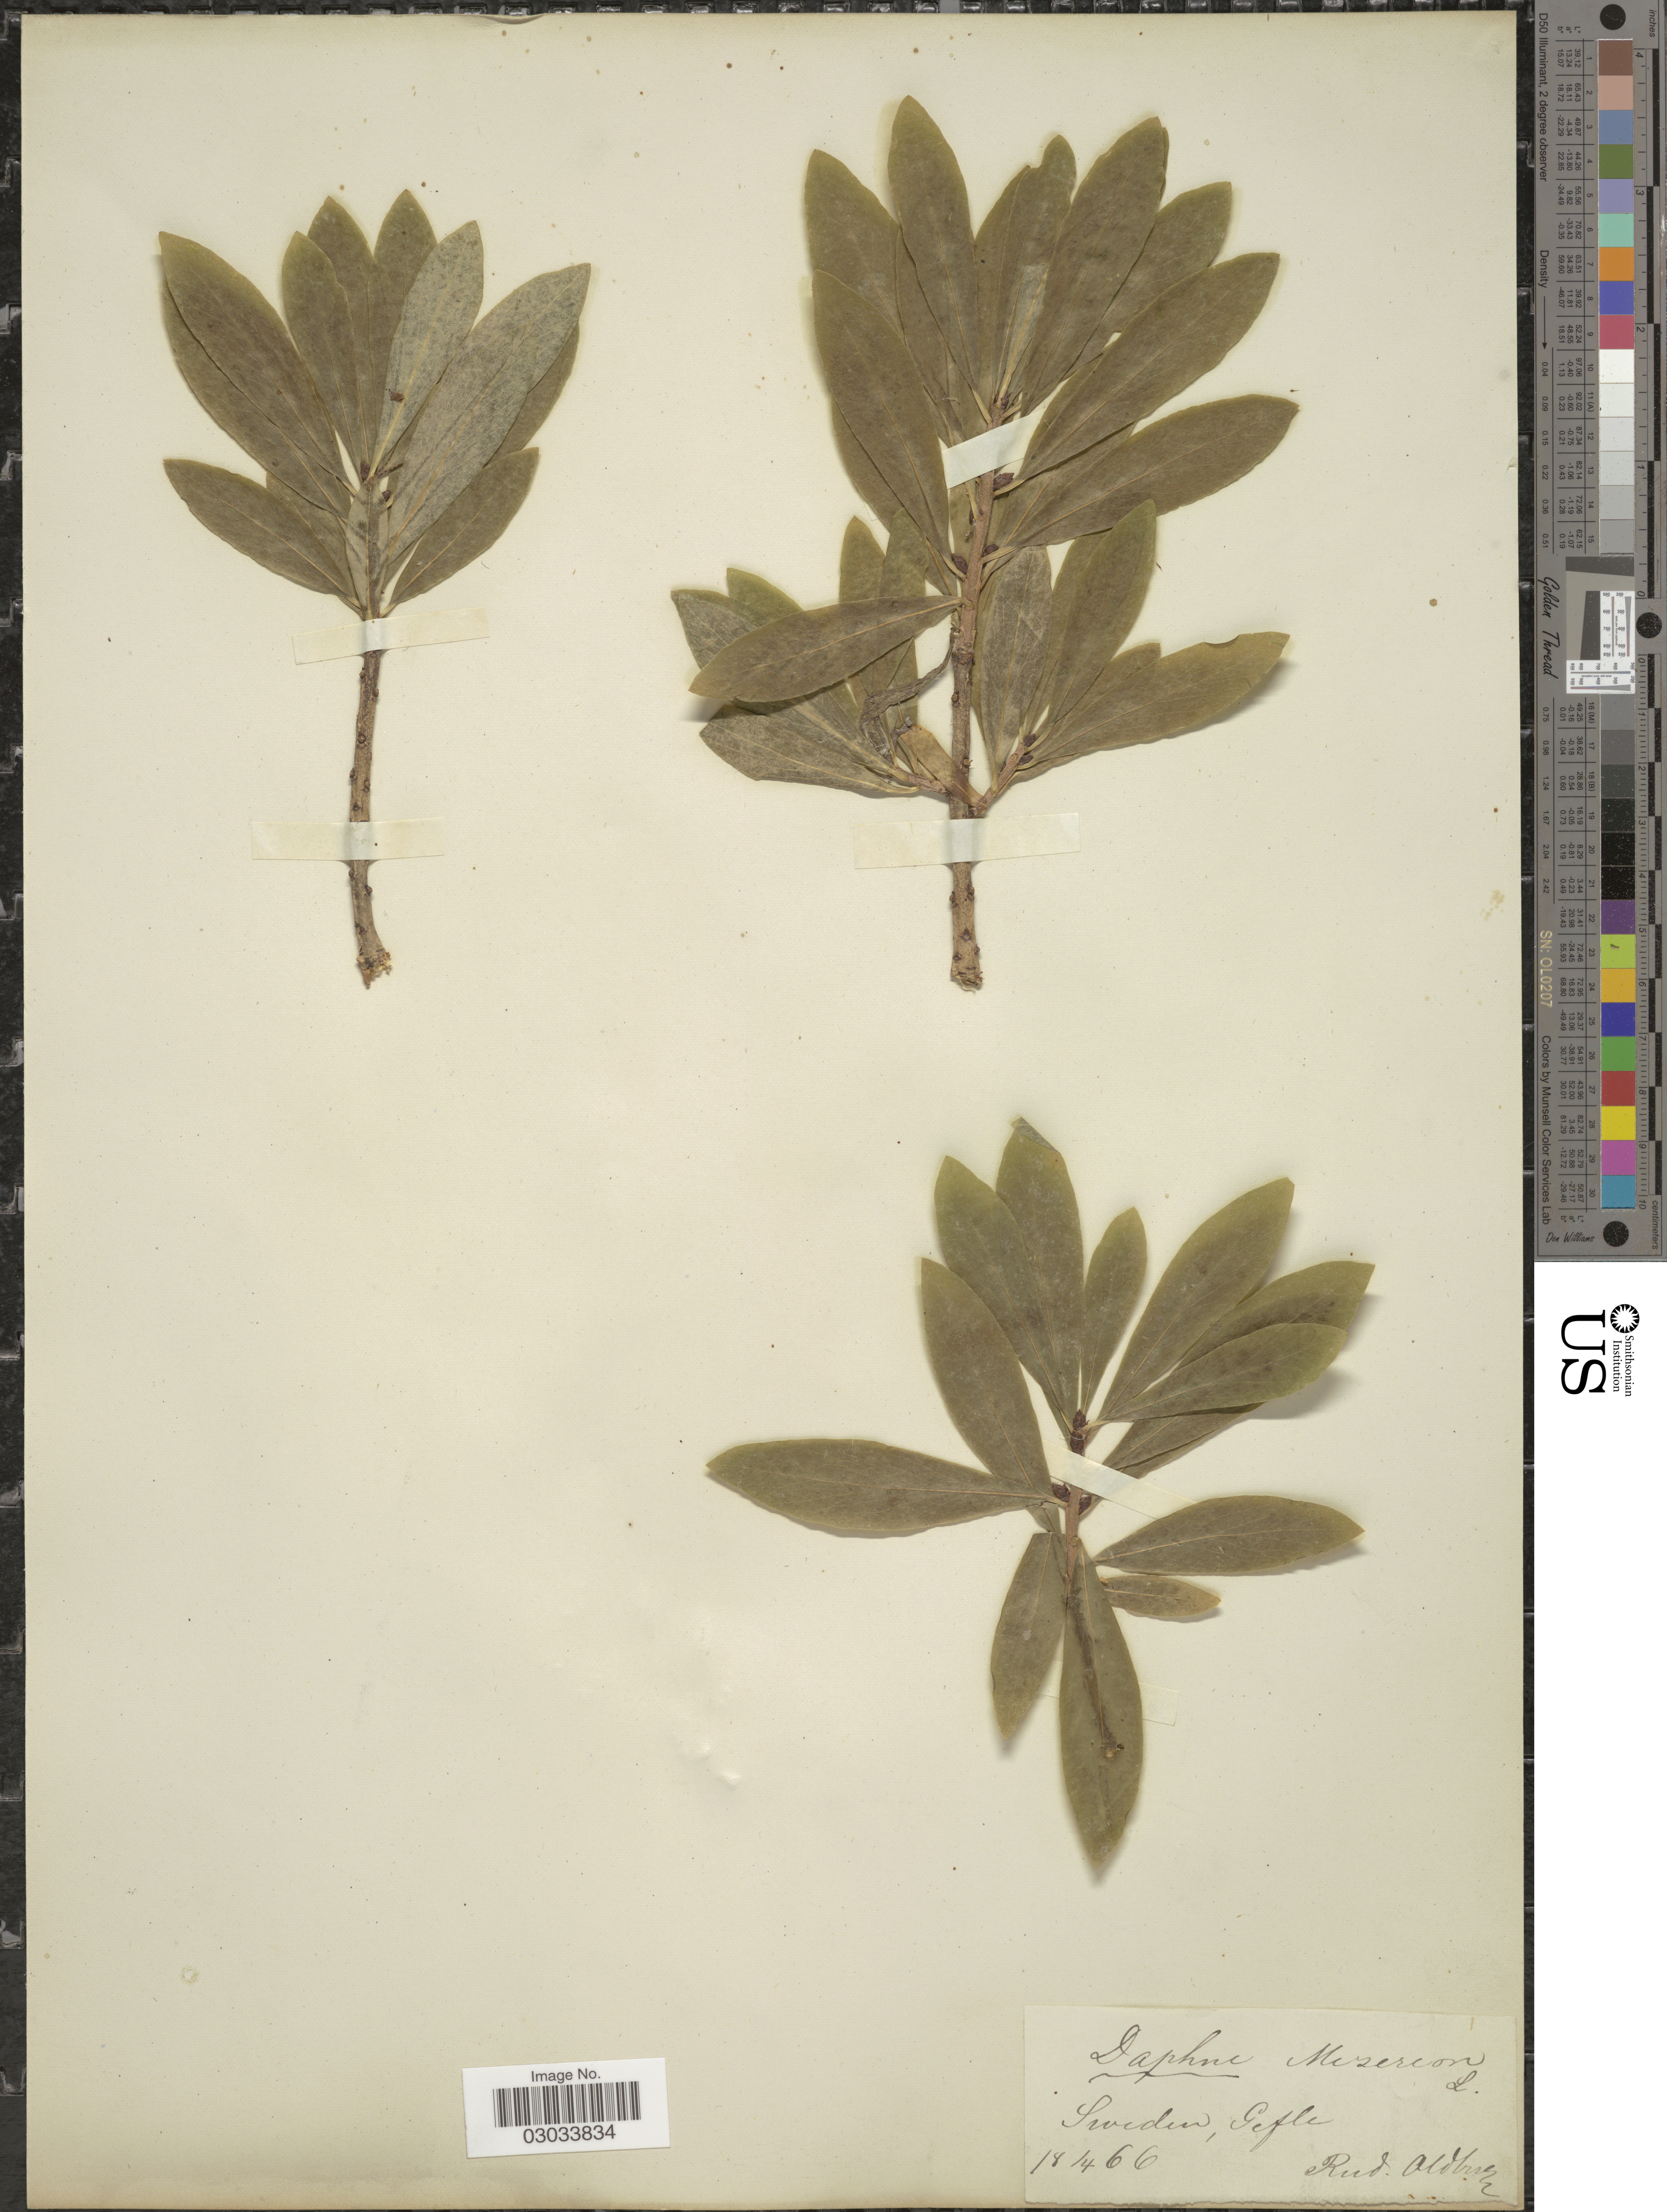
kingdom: Plantae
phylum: Tracheophyta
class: Magnoliopsida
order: Malvales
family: Thymelaeaceae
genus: Daphne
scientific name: Daphne mezereum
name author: L.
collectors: R. Oldberg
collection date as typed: Transcribed d/m/y: 18/4/66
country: Sweden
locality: Gefle.